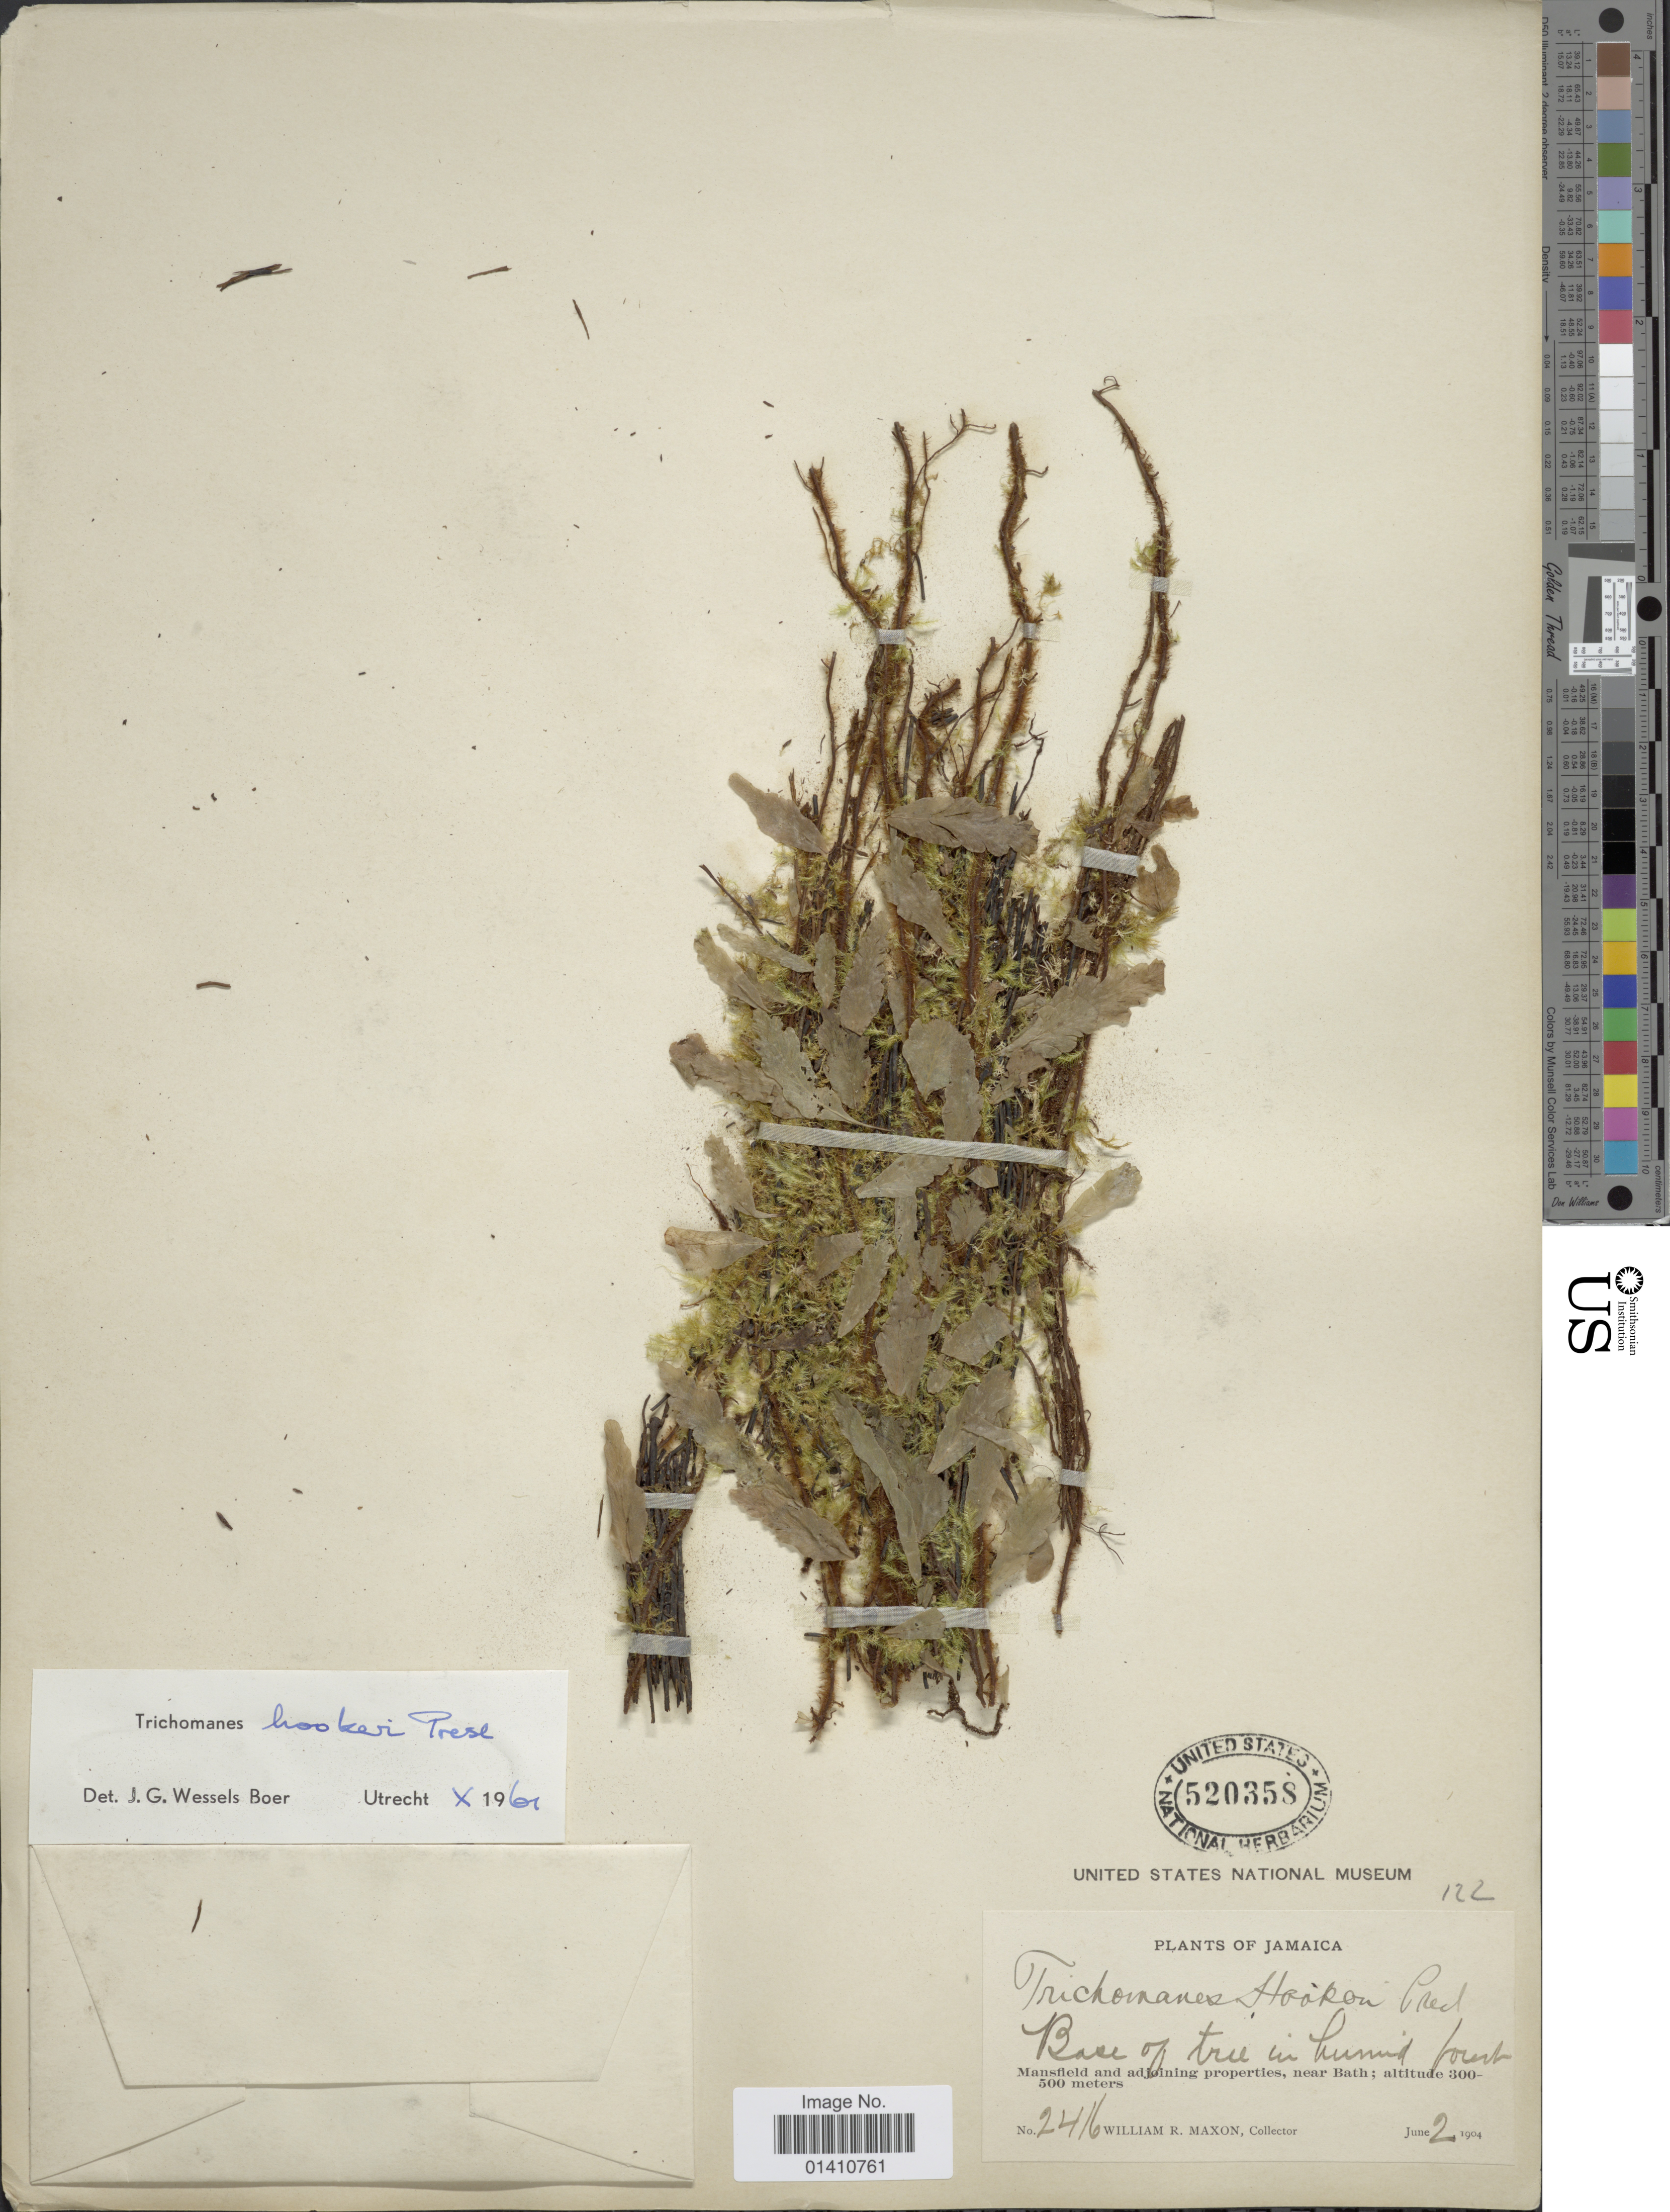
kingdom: Plantae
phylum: Tracheophyta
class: Polypodiopsida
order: Hymenophyllales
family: Hymenophyllaceae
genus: Didymoglossum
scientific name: Didymoglossum hookeri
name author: C. Presl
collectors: W. R. Maxon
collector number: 2416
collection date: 1904-06-02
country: Jamaica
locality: Mansfield and adjoining properties, near Bath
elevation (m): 300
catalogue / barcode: US 520358